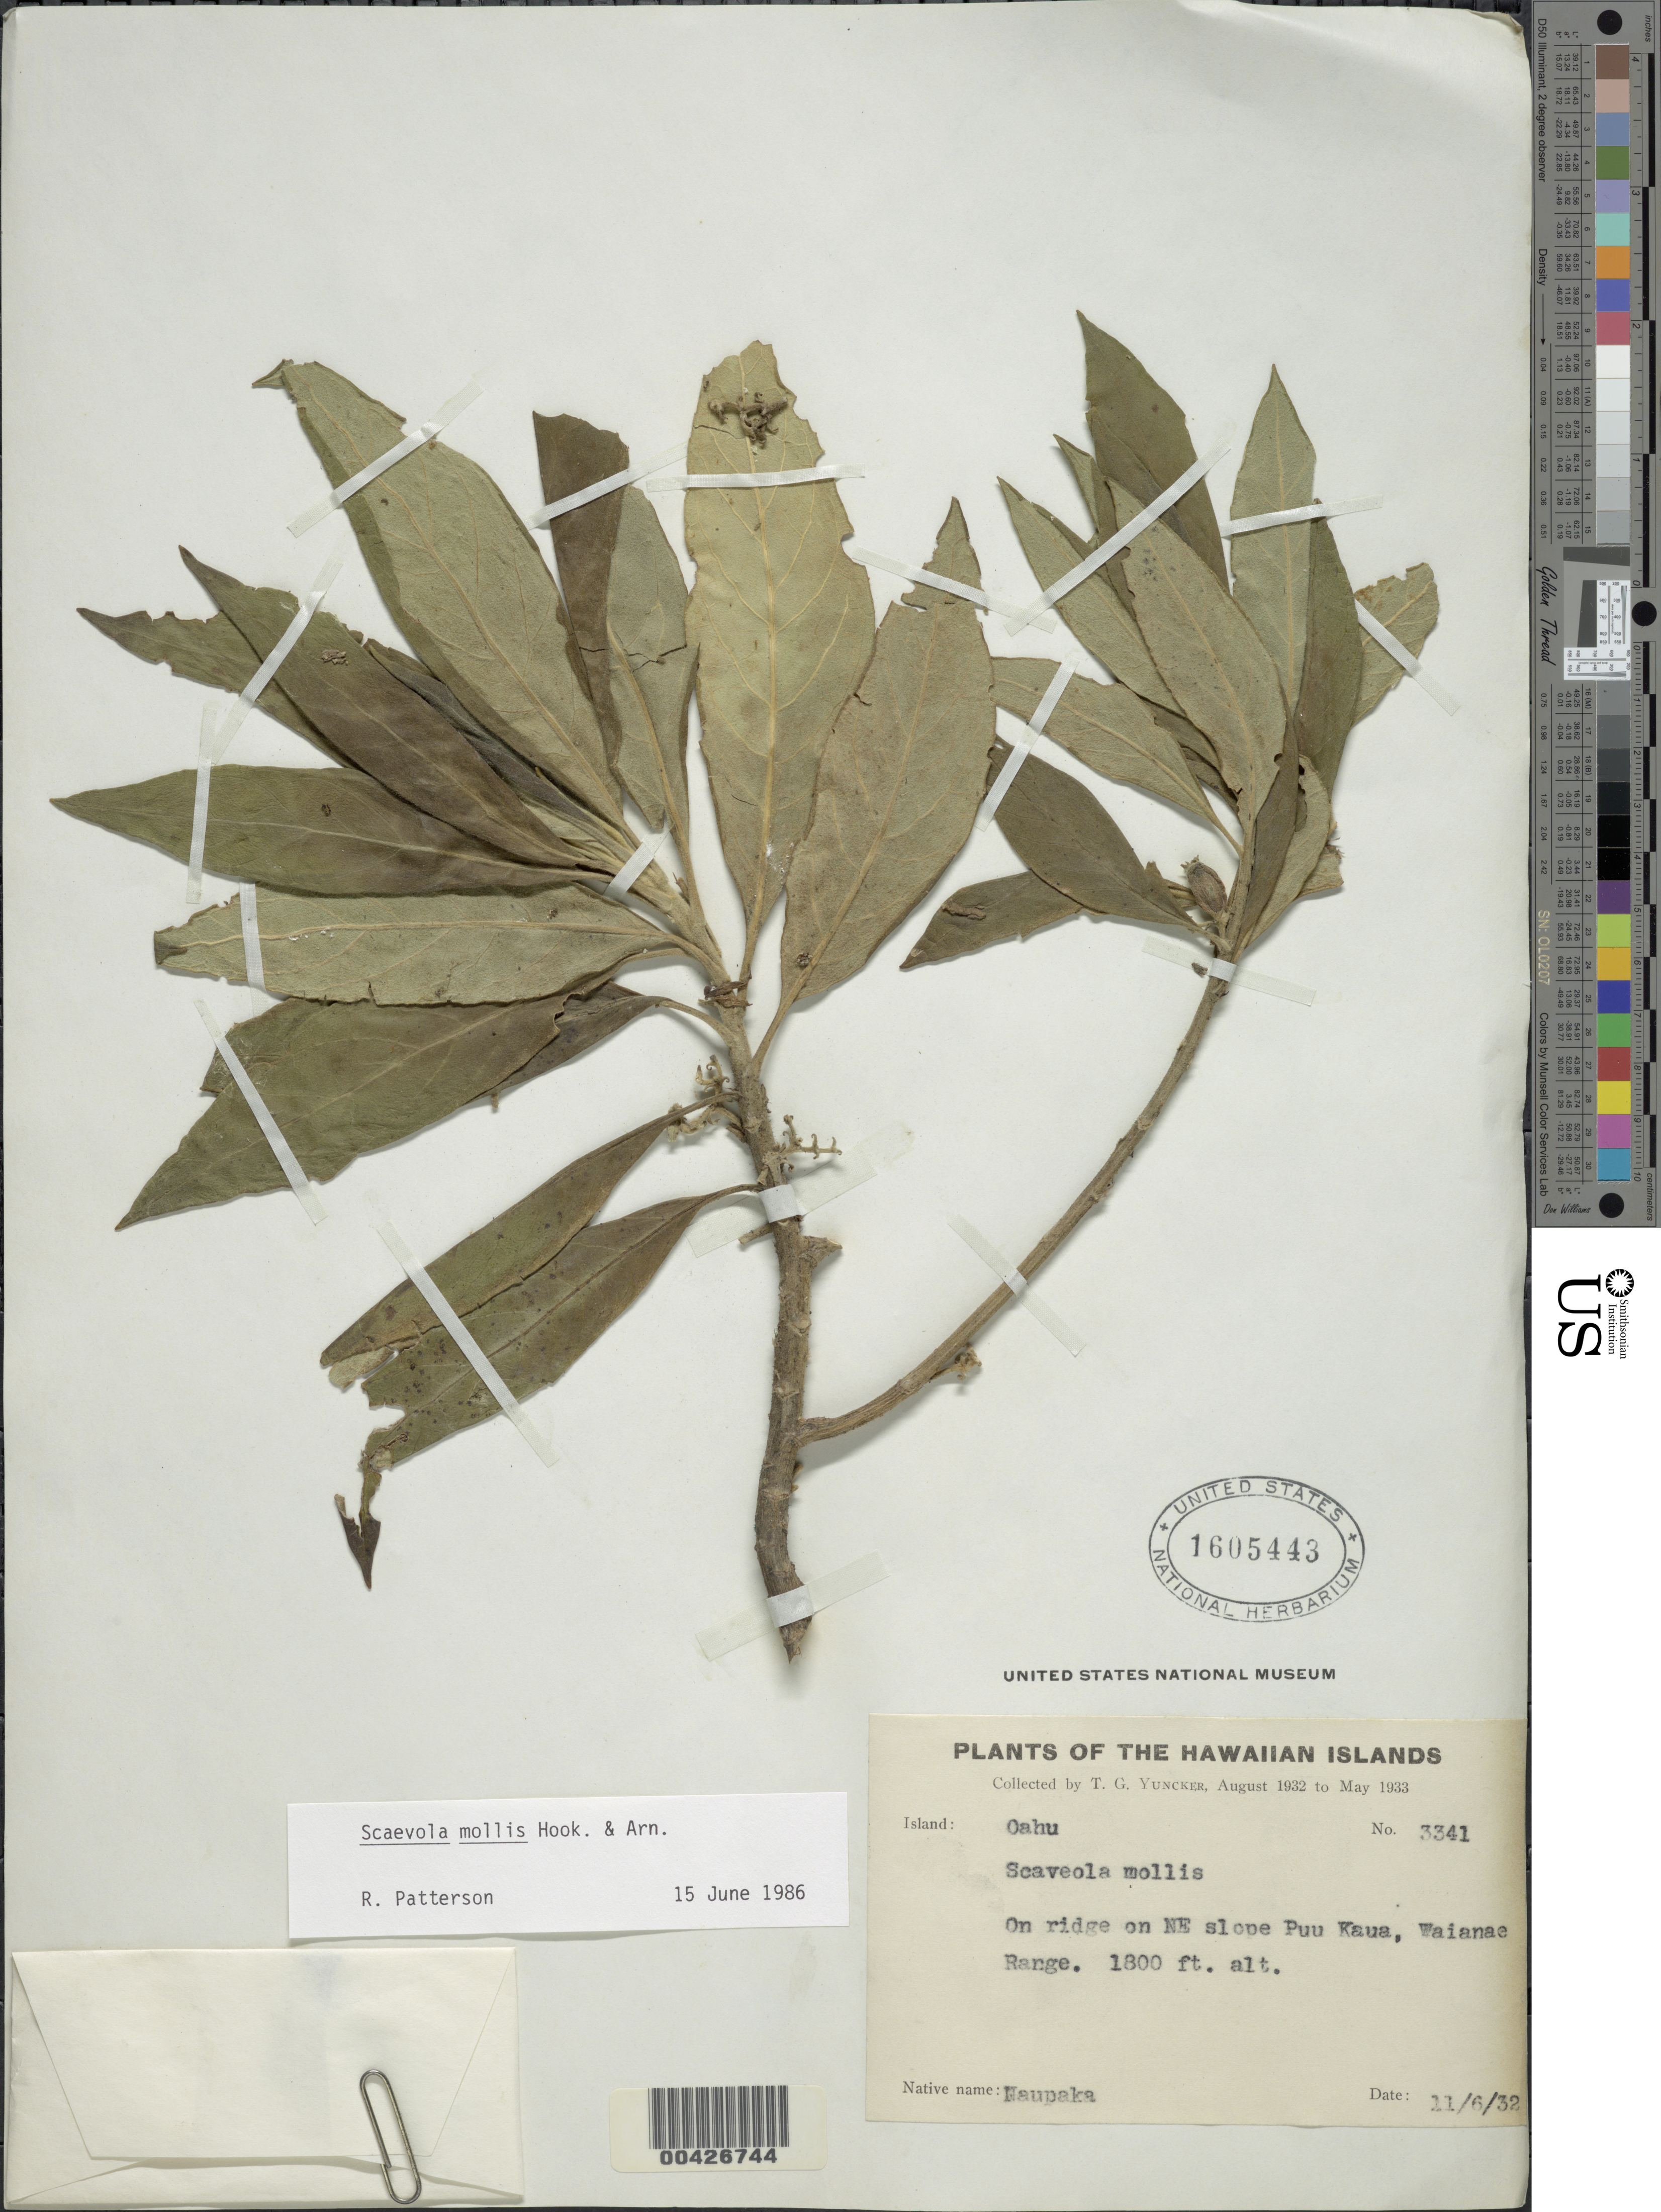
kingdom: Plantae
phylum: Tracheophyta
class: Magnoliopsida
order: Asterales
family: Goodeniaceae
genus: Scaevola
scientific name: Scaevola mollis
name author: Hook. & Arn.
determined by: Patterson, R.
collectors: T. G. Yuncker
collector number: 3341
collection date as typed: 6 Nov 1932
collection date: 1932-11-06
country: United States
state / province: Hawaii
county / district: Honolulu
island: Oahu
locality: Ridge on NE slope of Puu Kaua, Waianae Range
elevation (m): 549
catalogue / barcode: US 1605443